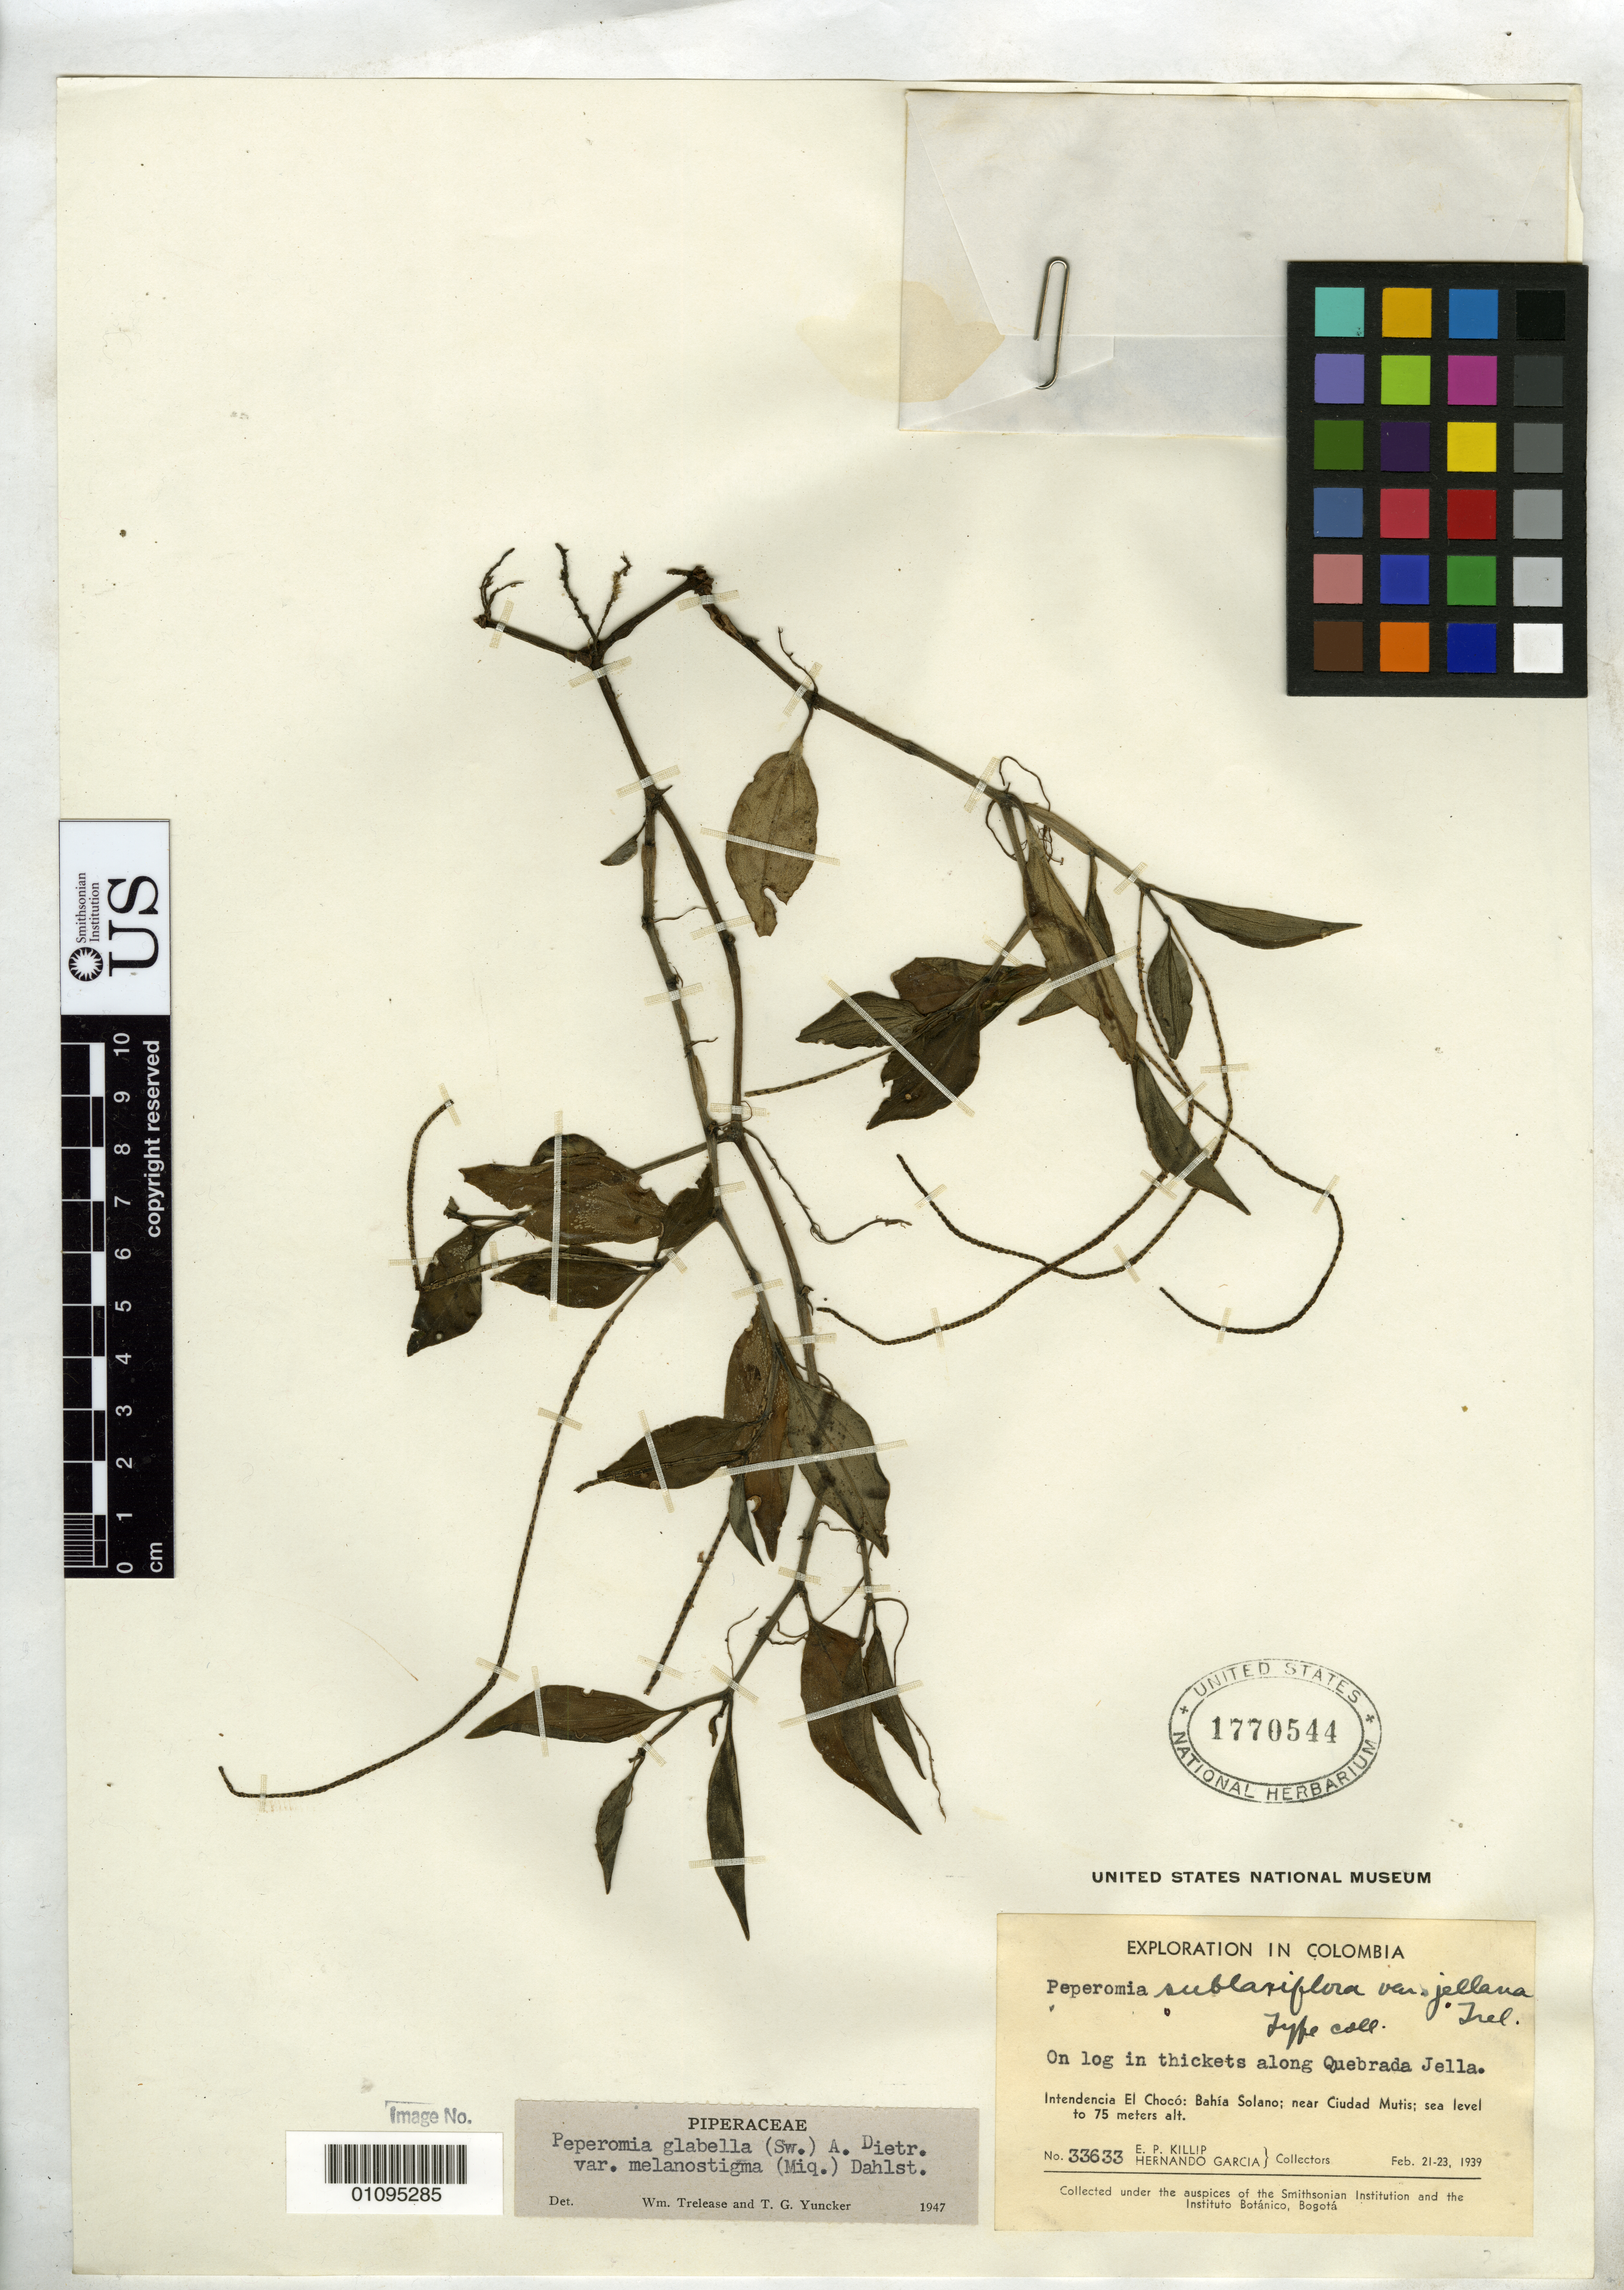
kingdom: Plantae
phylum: Tracheophyta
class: Magnoliopsida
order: Piperales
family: Piperaceae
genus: Peperomia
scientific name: Peperomia glabella var. melanostigma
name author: (Miq.) Dahlst.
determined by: Trelease, W.; Yuncker, T. G.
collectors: E. P. Killip & H. Garcia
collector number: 33633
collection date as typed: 21 Feb 1939 to 23 Feb 1939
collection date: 1939-02-21/1939-02-23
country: Colombia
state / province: Chocó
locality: Bahia Solano; near Cuidad Mutis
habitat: On log in thickets along Quebrada Jella.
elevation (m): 0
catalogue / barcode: US 1770544